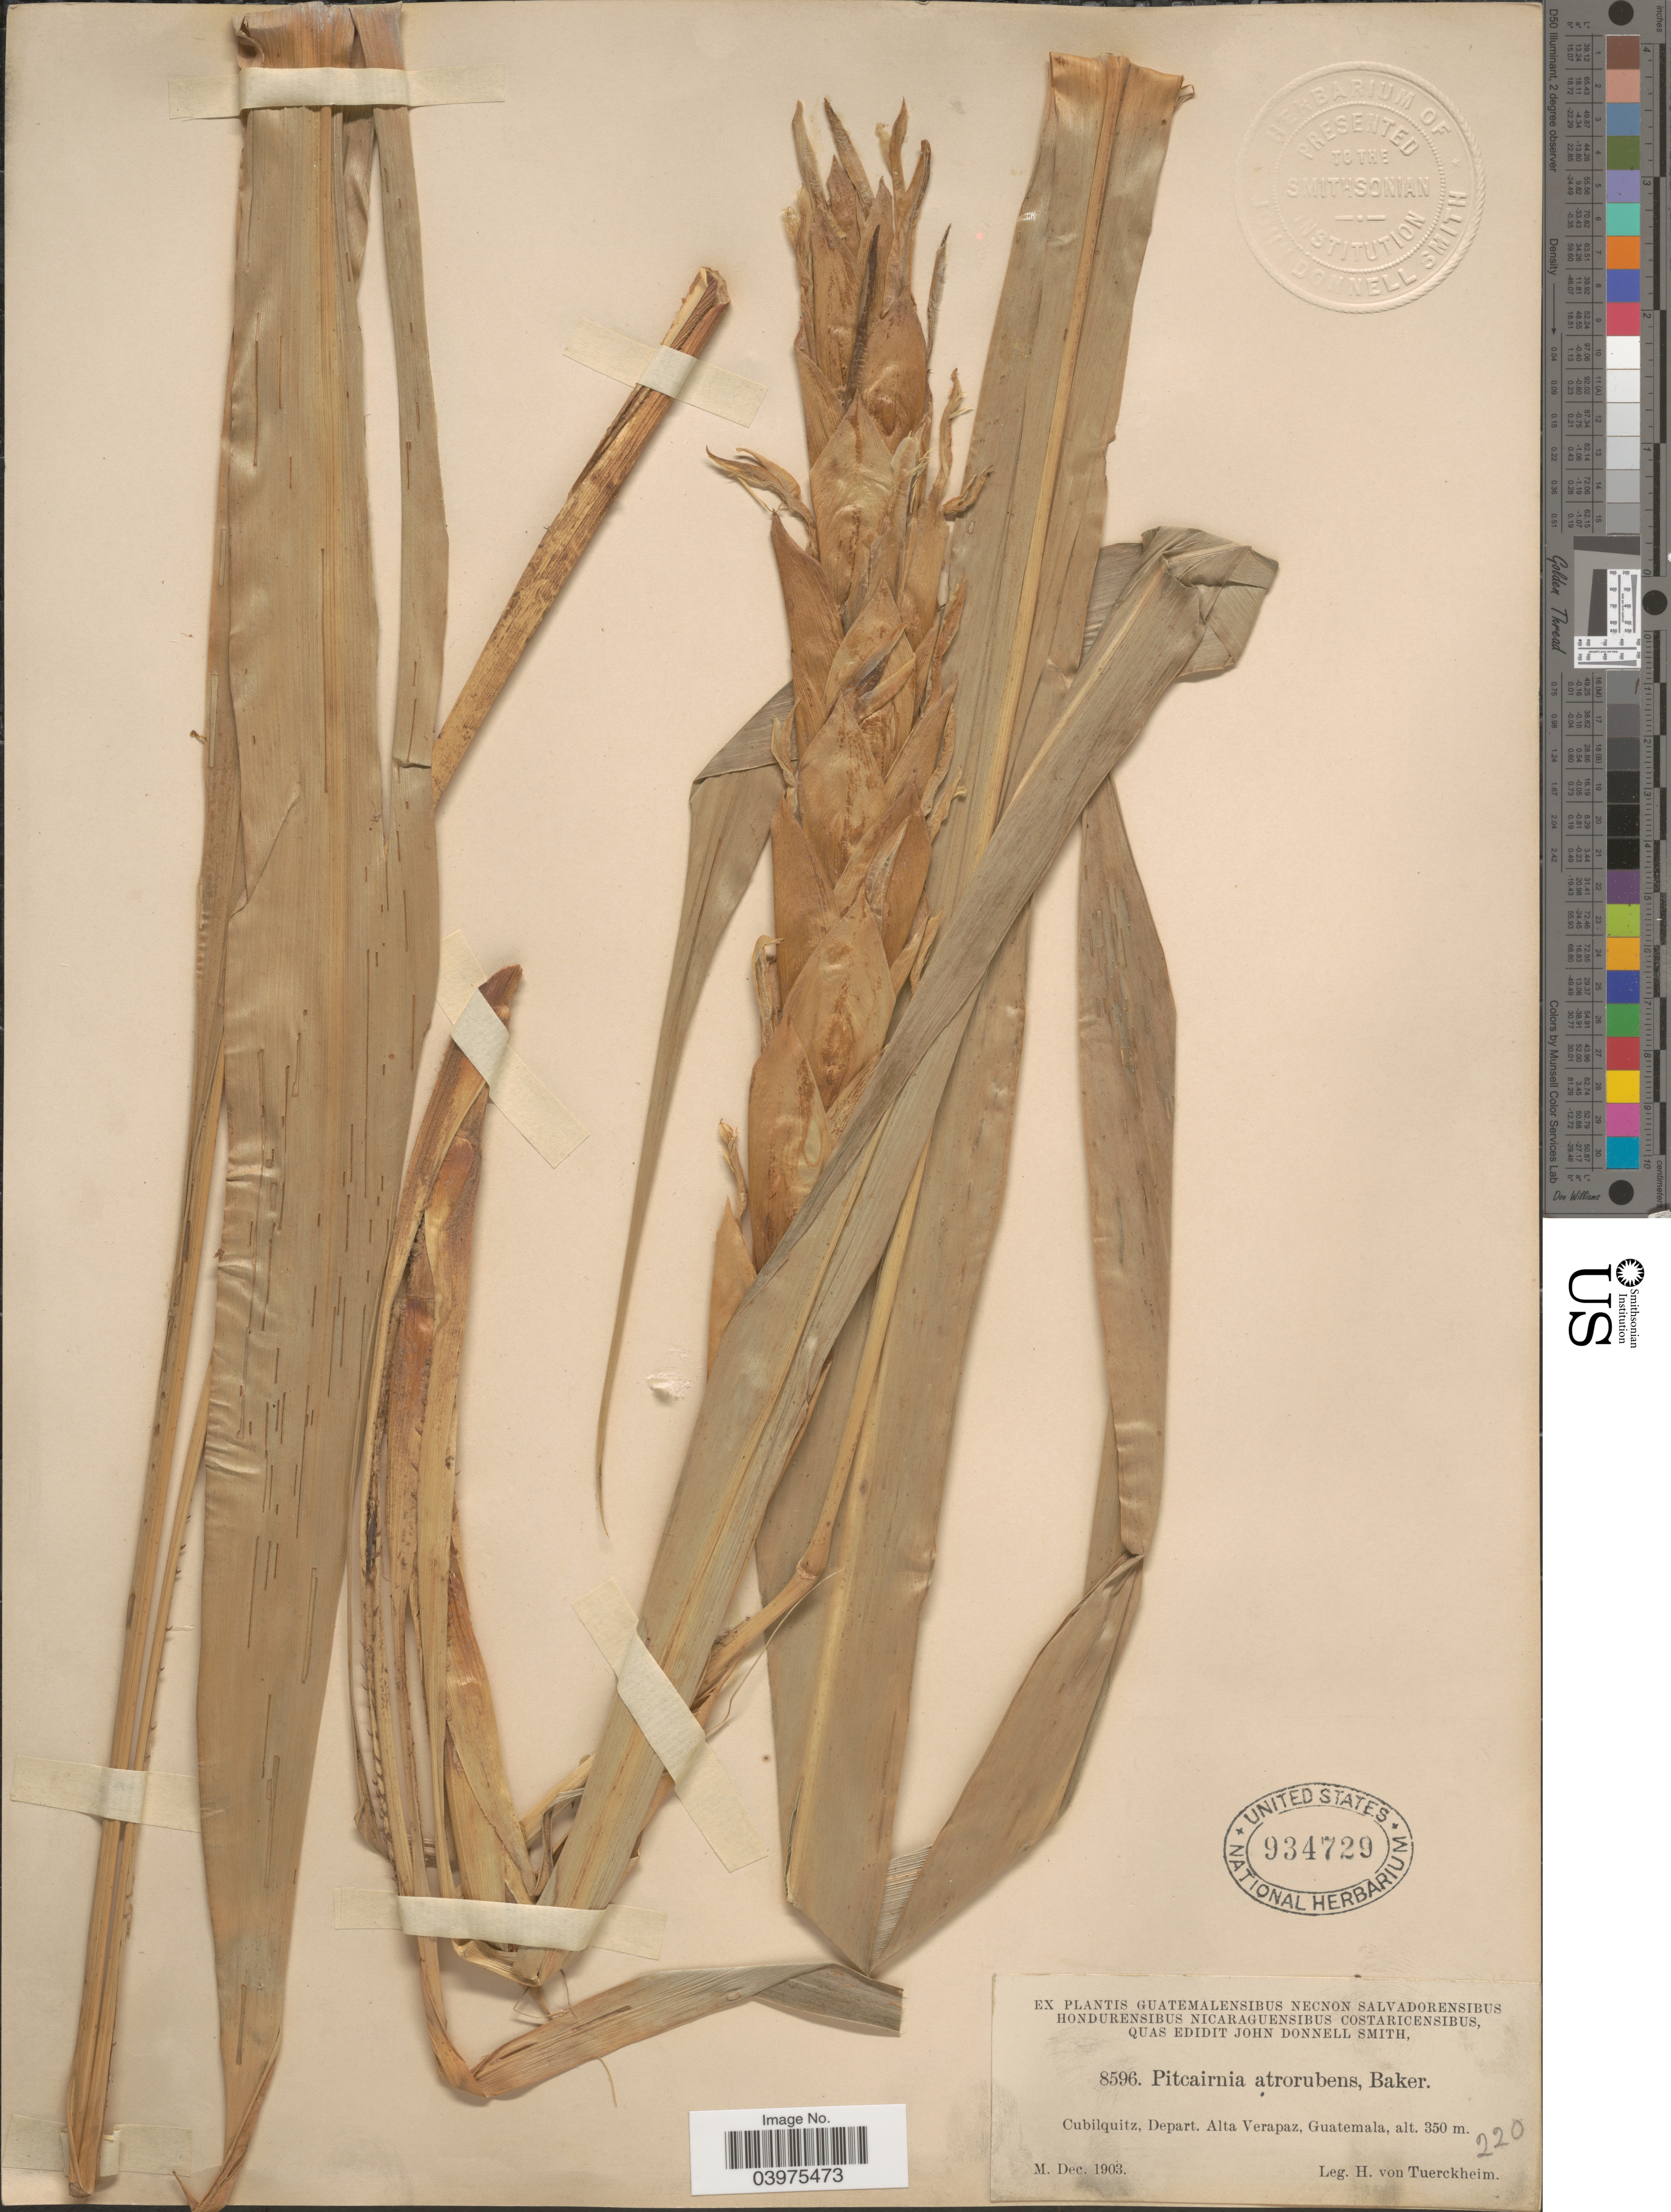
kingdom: Plantae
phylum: Tracheophyta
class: Liliopsida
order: Poales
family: Bromeliaceae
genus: Pitcairnia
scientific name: Pitcairnia atrorubens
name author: (Beer) Baker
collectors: H. von Türckheim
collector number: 8596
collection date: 1903-12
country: Guatemala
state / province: Alta Verapaz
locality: Cubilquitz, Depart. Alta Verapaz.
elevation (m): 350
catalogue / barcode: US 934729